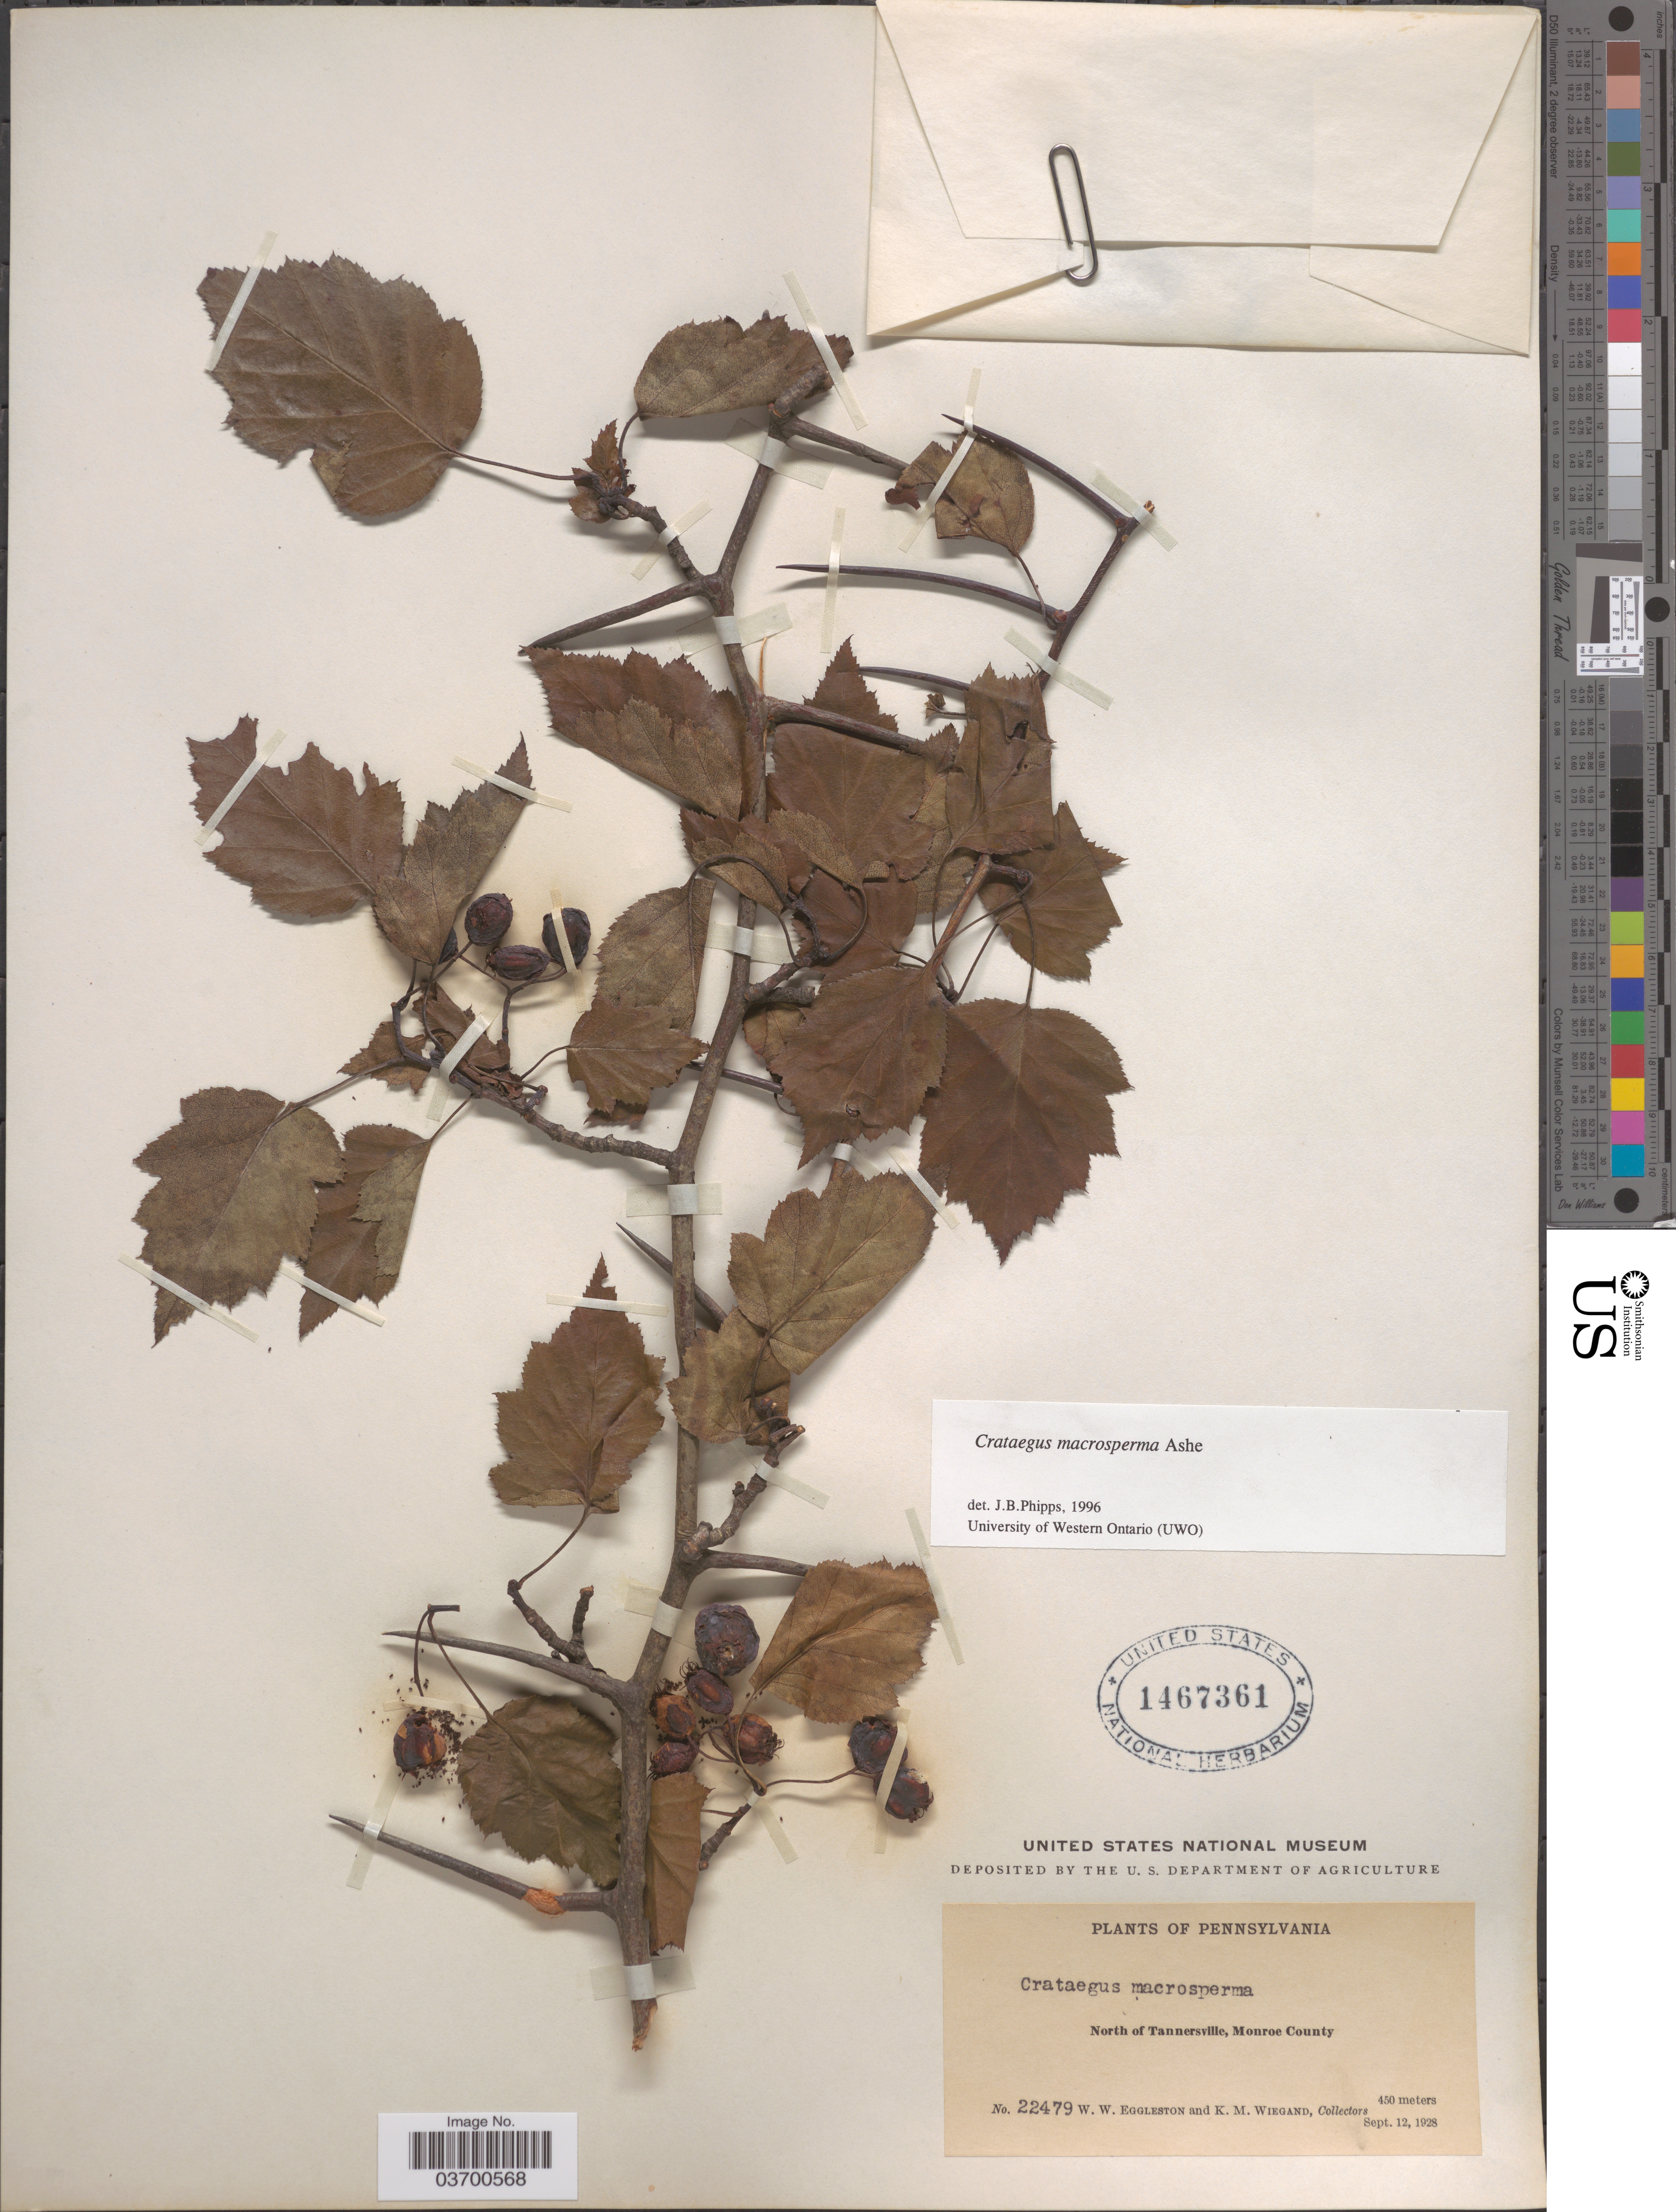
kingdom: Plantae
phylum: Tracheophyta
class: Magnoliopsida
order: Rosales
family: Rosaceae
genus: Crataegus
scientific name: Crataegus macrosperma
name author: Ashe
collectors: W. W. Eggleston & K. M. Wiegand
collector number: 22479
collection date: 1928-09-12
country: United States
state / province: Pennsylvania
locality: North of Tannersville, Monroe County.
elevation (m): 450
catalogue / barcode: US 1467361